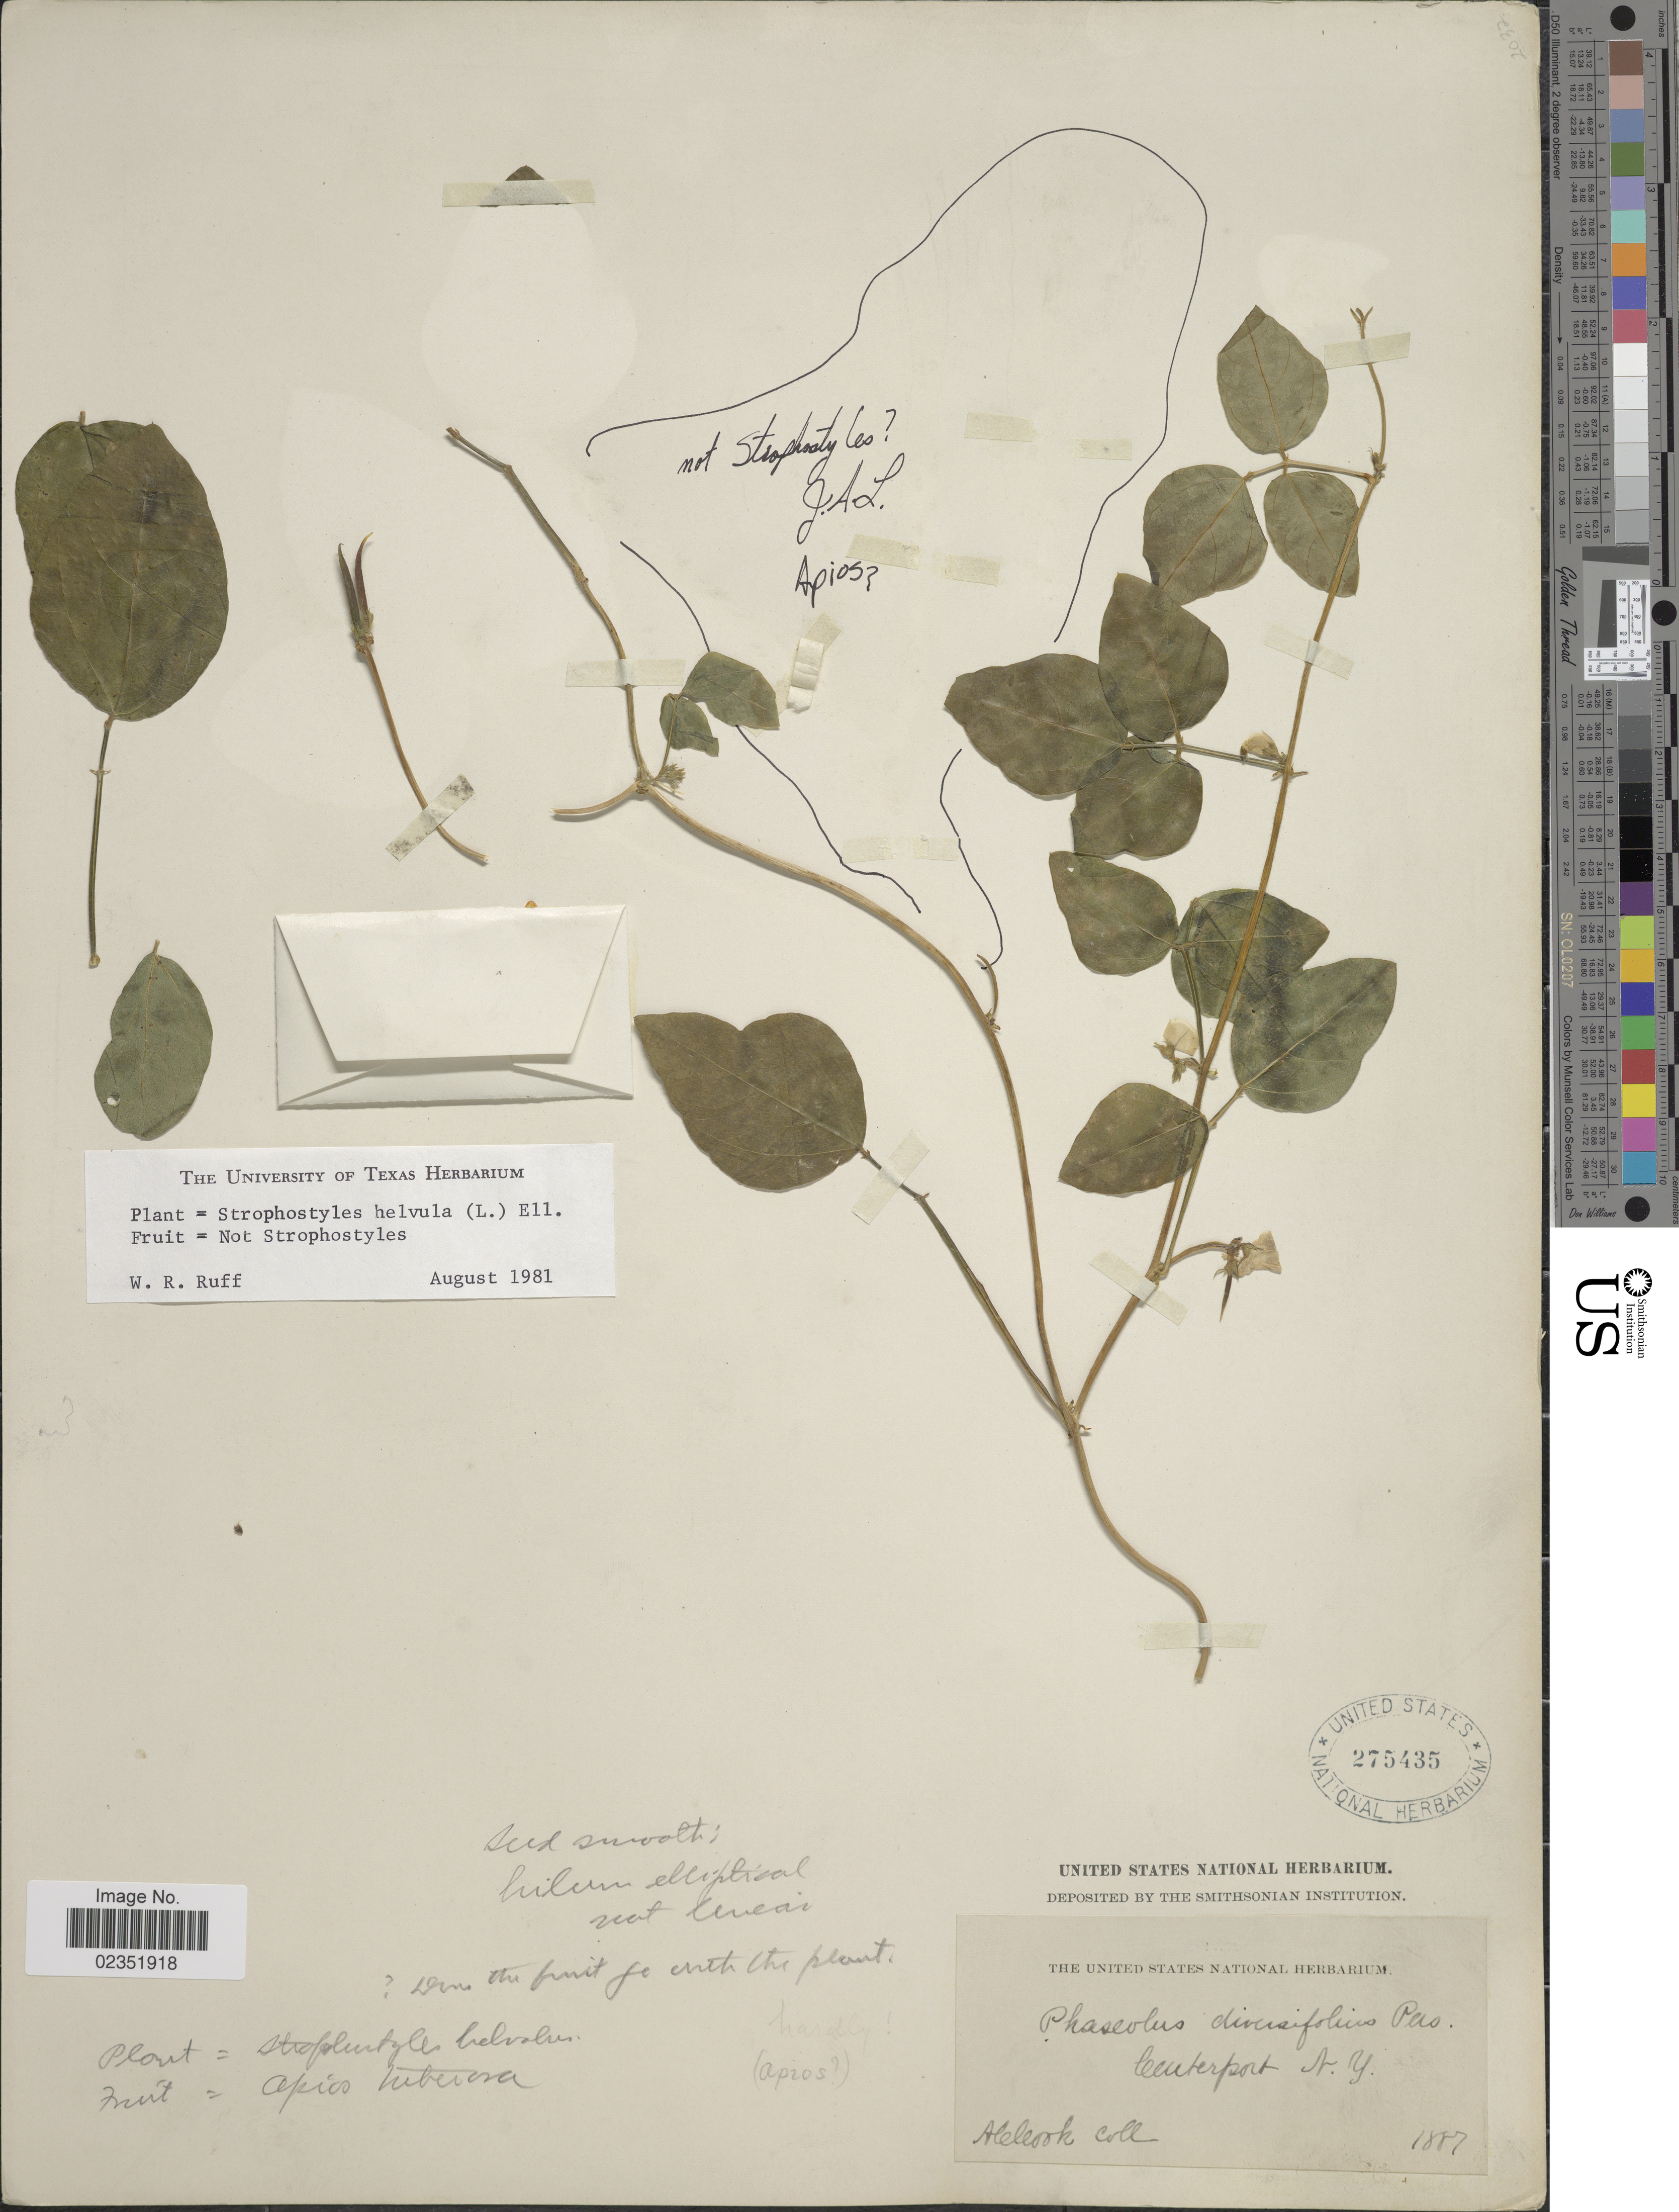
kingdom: Plantae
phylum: Tracheophyta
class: Magnoliopsida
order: Fabales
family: Fabaceae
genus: Strophostyles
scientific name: Strophostyles helvola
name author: (L.) Elliott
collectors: Alice C. Cook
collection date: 1887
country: United States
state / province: New York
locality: Centerport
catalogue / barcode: US 275435